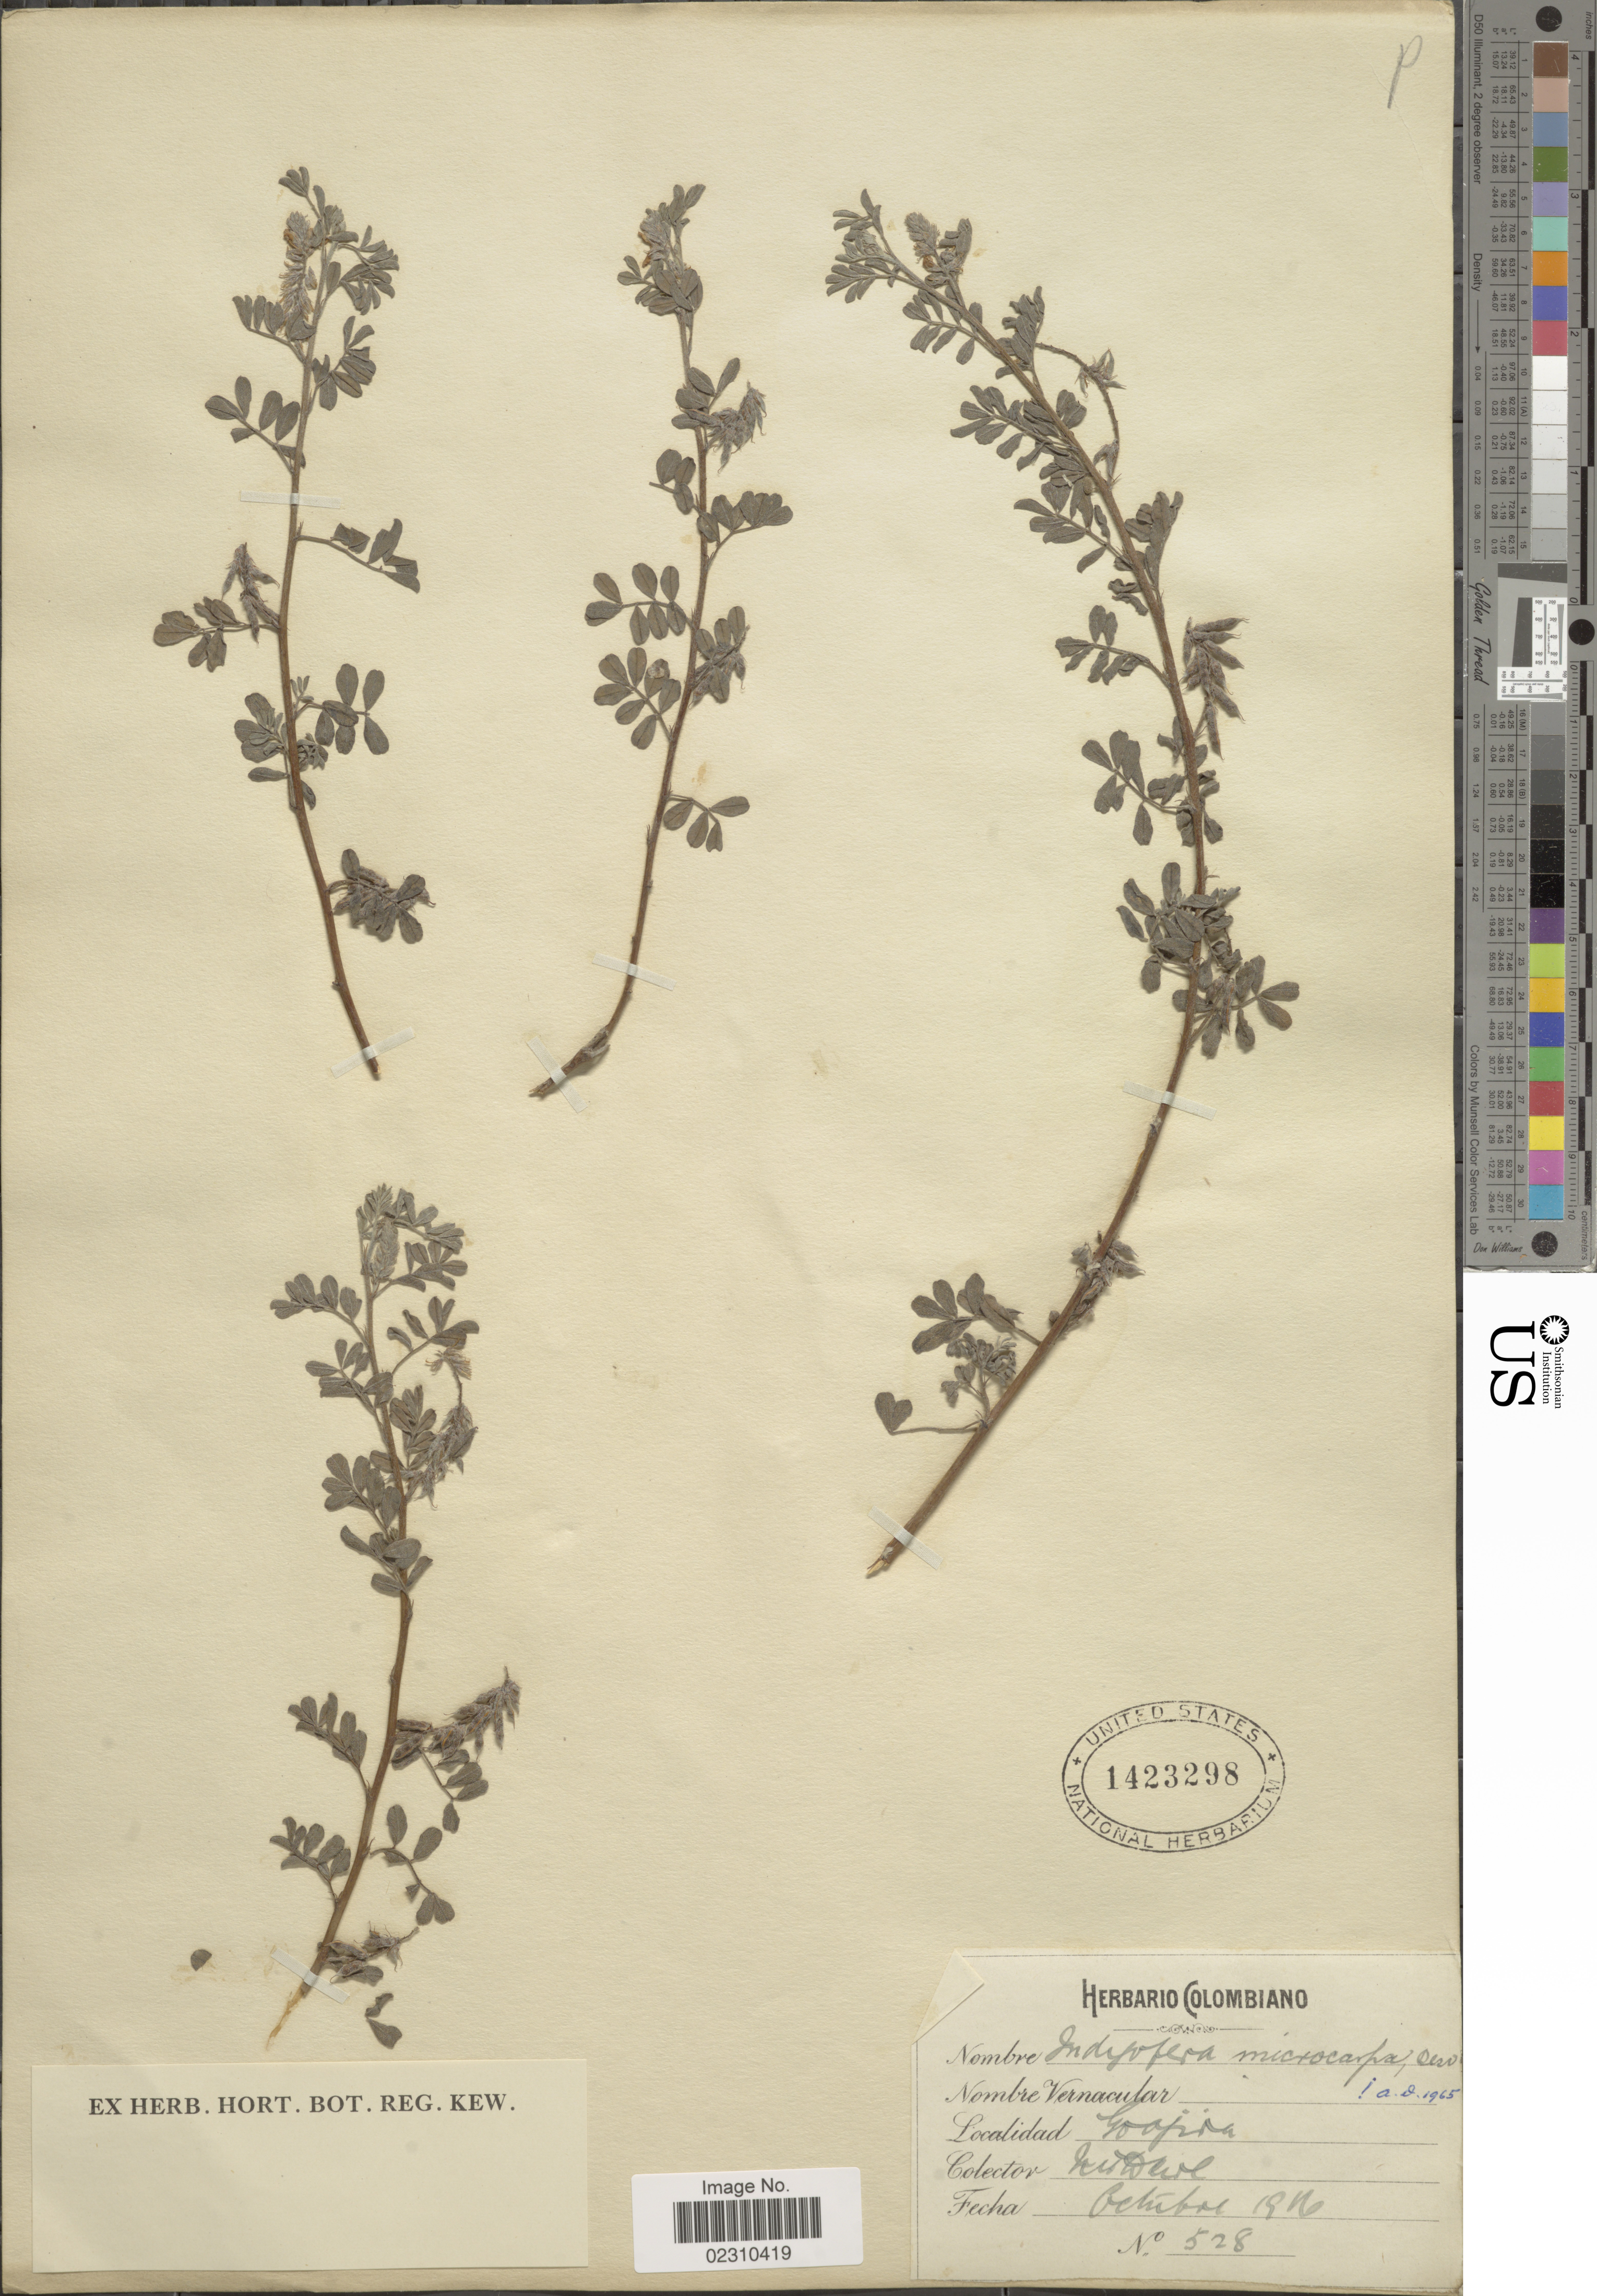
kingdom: Plantae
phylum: Tracheophyta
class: Magnoliopsida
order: Fabales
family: Fabaceae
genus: Indigofera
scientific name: Indigofera microcarpa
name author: Desv.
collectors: W. Dawe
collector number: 528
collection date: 1916-10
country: Colombia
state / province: La Guajira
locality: Goajira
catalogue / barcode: US 1423298